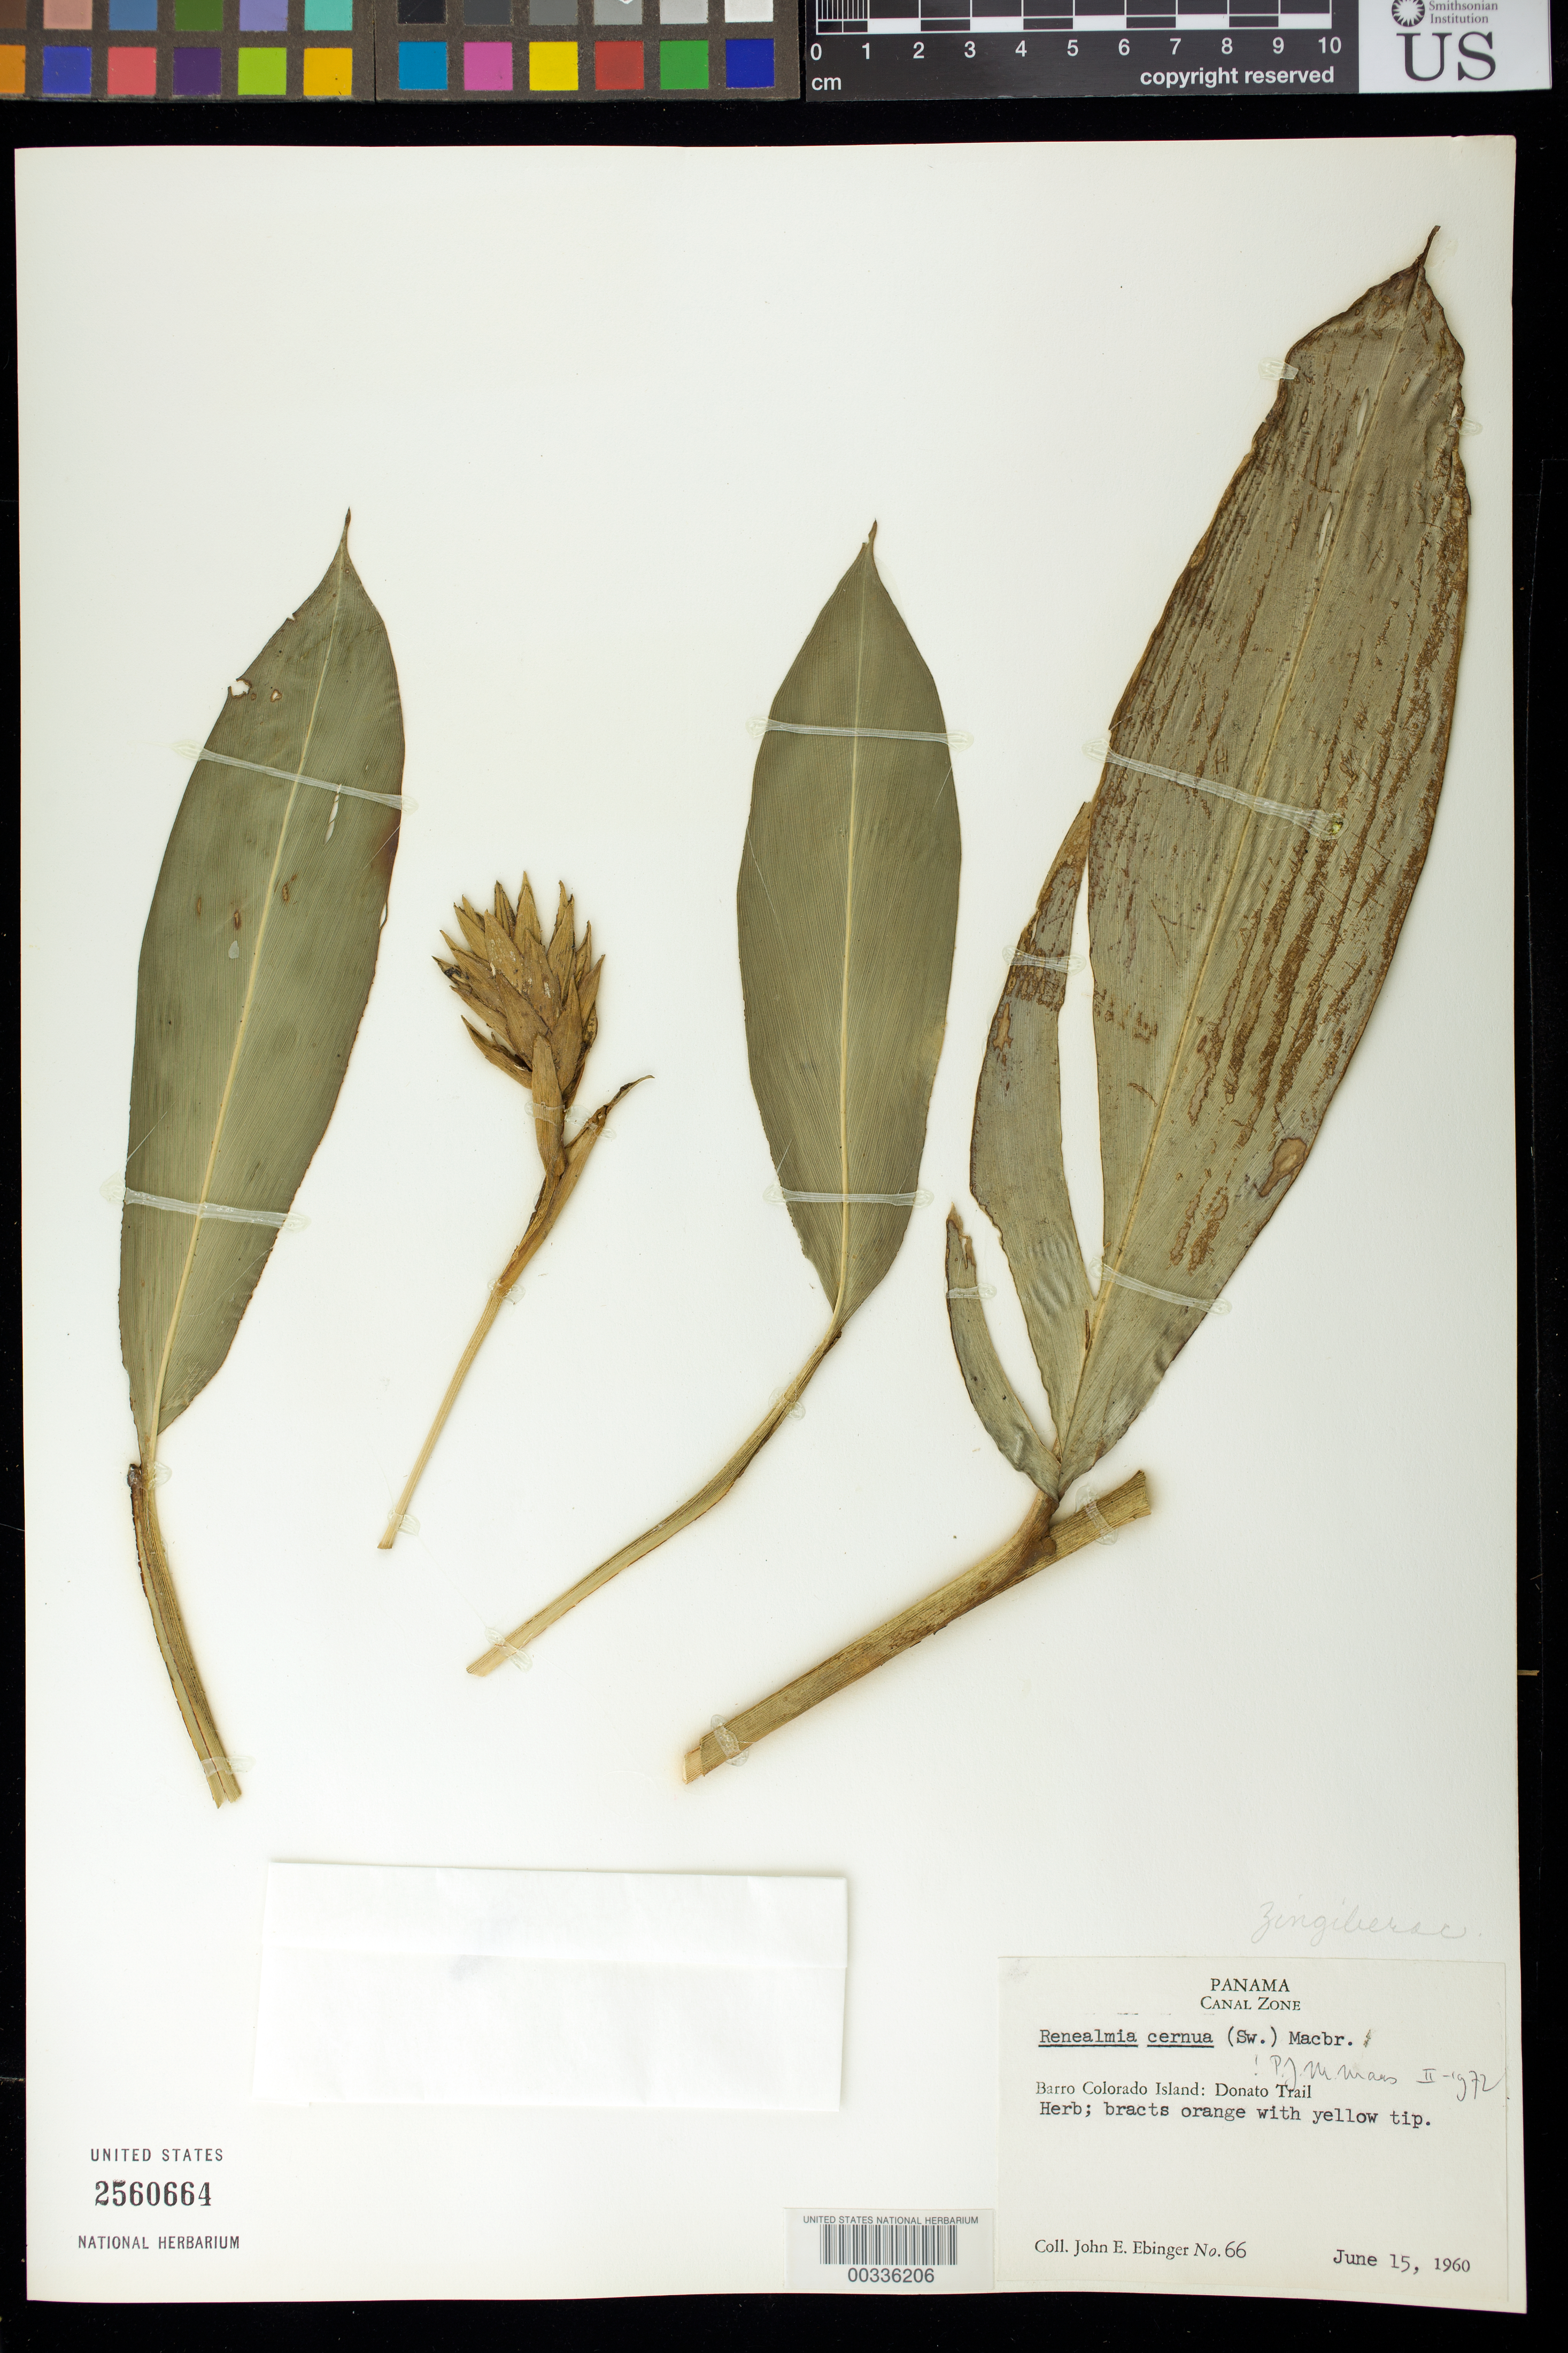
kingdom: Plantae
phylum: Tracheophyta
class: Liliopsida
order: Zingiberales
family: Zingiberaceae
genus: Renealmia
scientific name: Renealmia cernua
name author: (Sw. ex Roem. & Schult.) J.F. Macbr.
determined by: Maas, Paul J. M.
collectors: J. Ebinger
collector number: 66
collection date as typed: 15 Jun 1960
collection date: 1960-06-15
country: Panama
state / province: Panamá Oeste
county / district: Canal Zone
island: Barro Colorado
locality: Donato Trail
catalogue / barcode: US 2560664